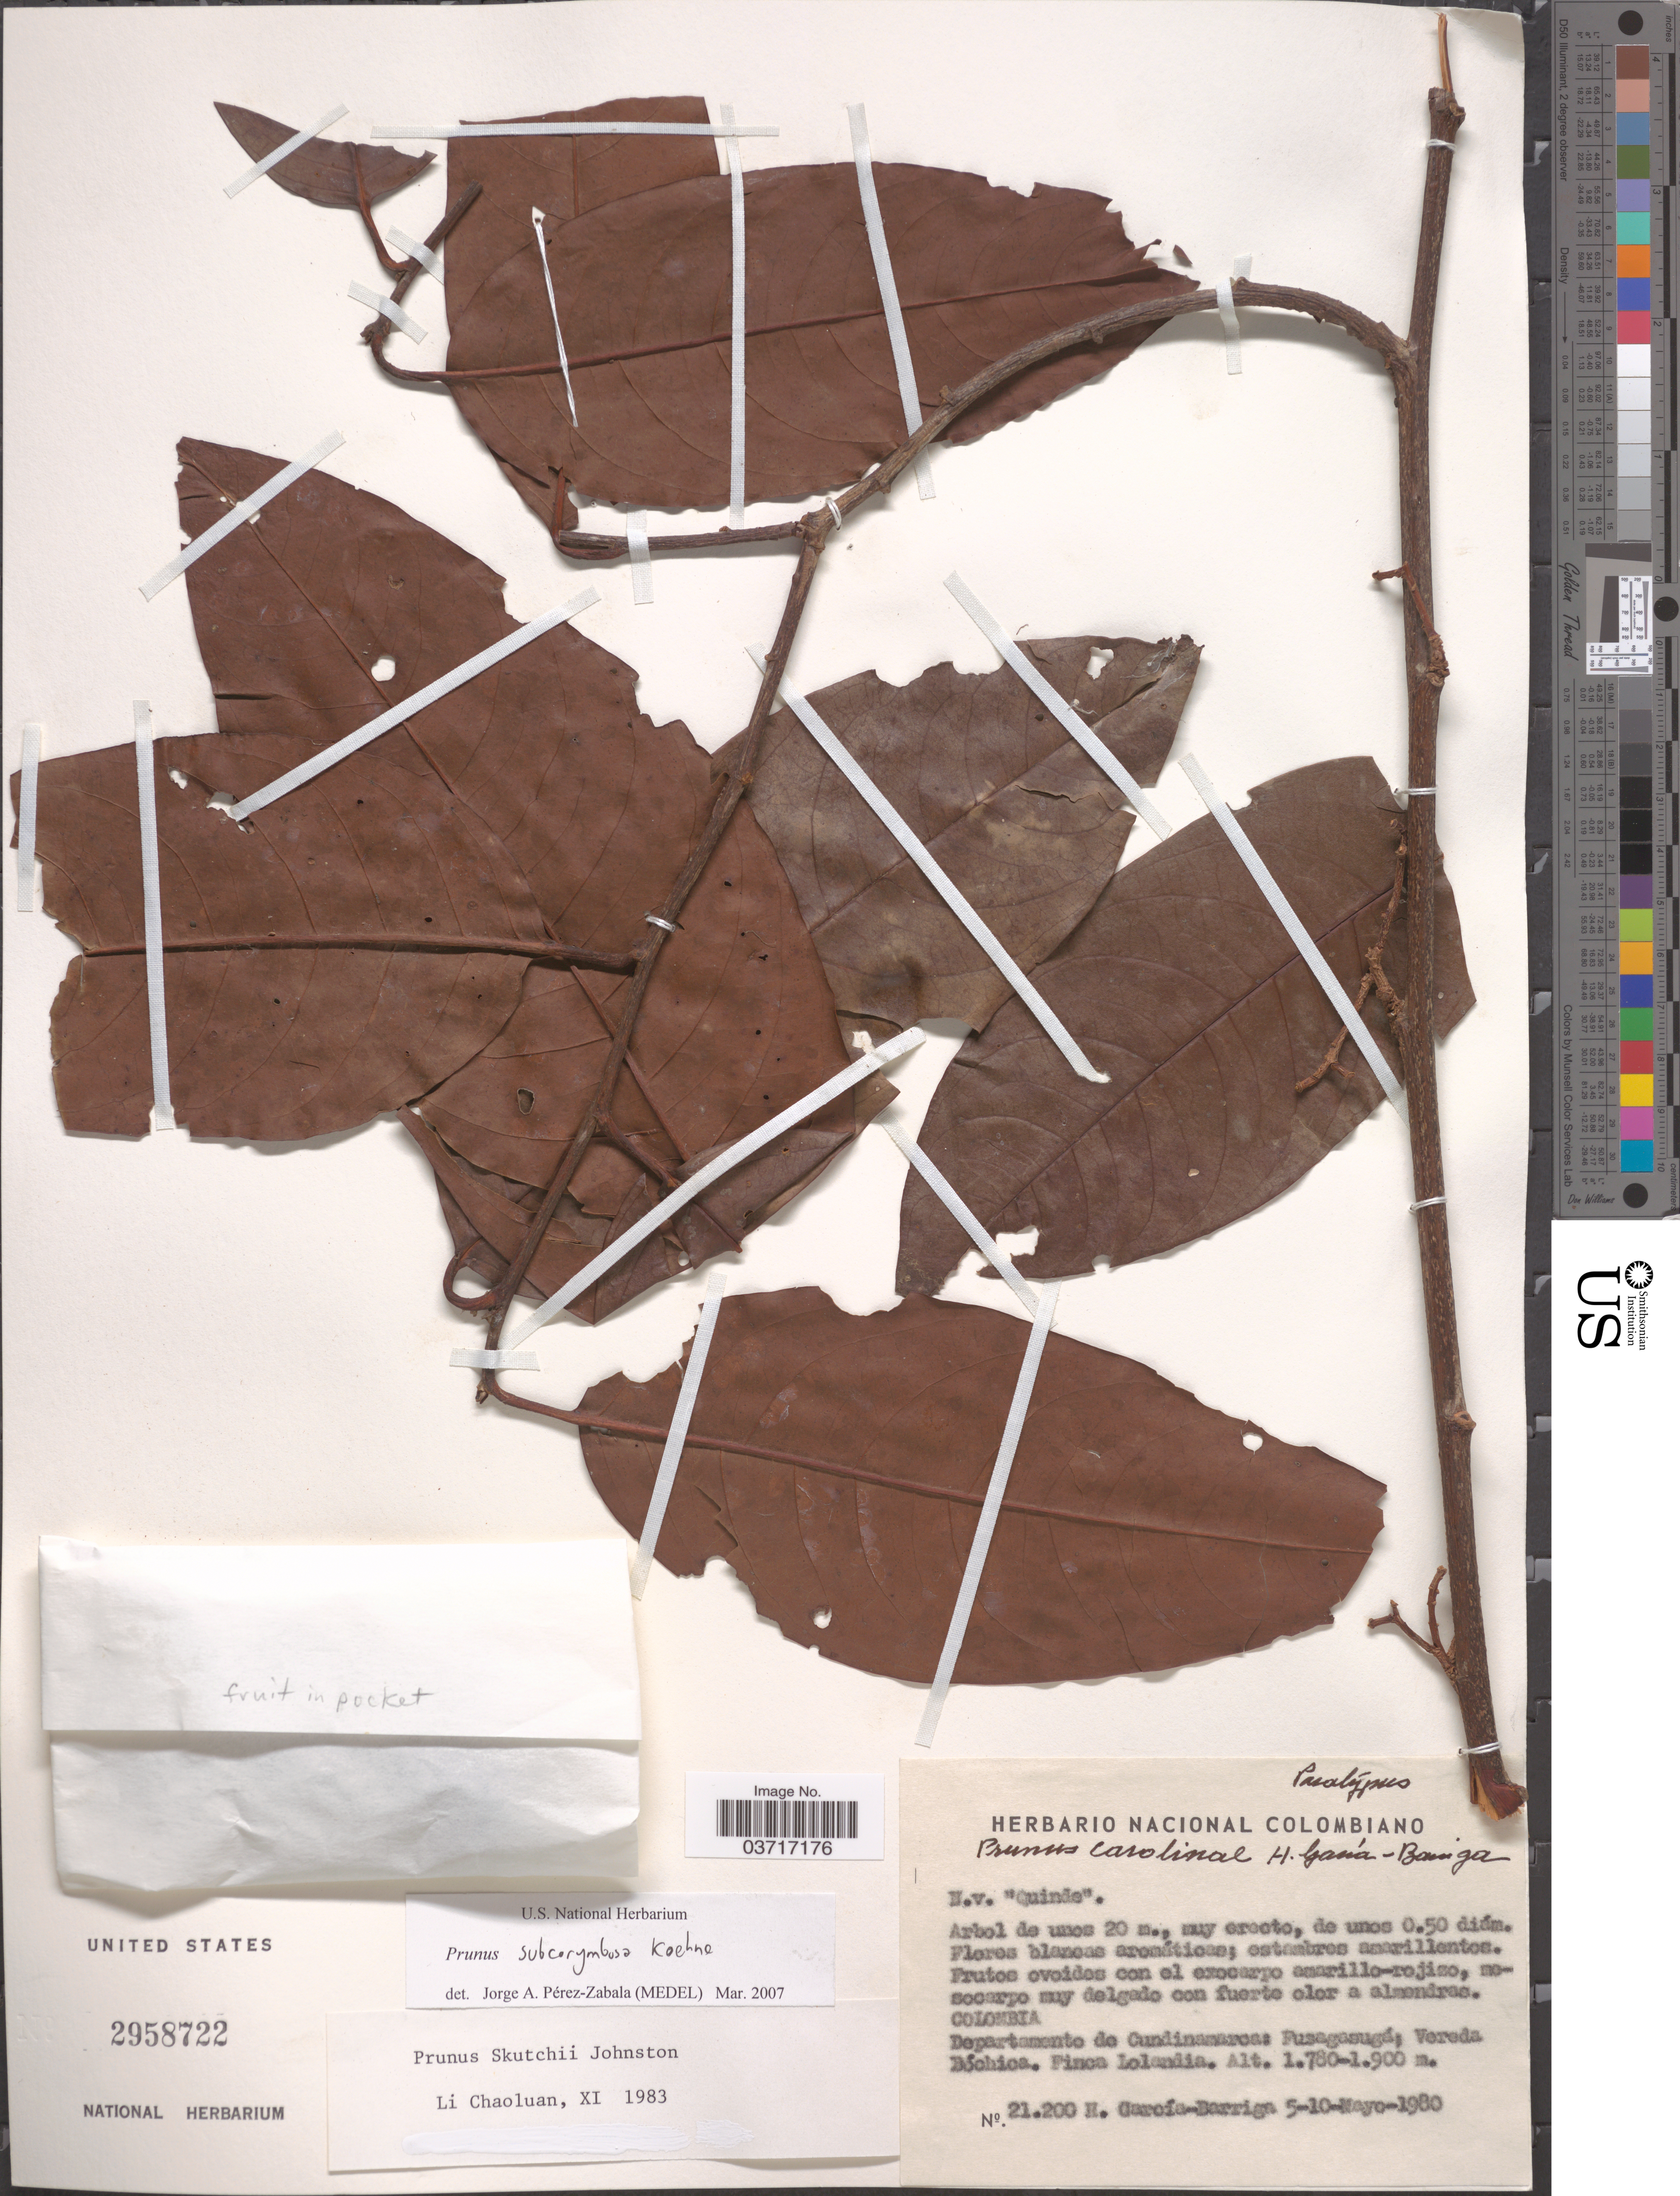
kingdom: Plantae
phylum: Tracheophyta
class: Magnoliopsida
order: Rosales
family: Rosaceae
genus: Prunus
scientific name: Prunus subcorymbosa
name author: Ruiz ex Koehne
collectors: H. García Barriga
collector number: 21200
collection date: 1980-05-05/1980-05-10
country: Colombia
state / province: Cundinamarca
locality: Departamento de Cundinamarca. Fusagasugá, Vereda Bóchica. Finca Lolandia.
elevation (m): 1780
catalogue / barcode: US 2958722